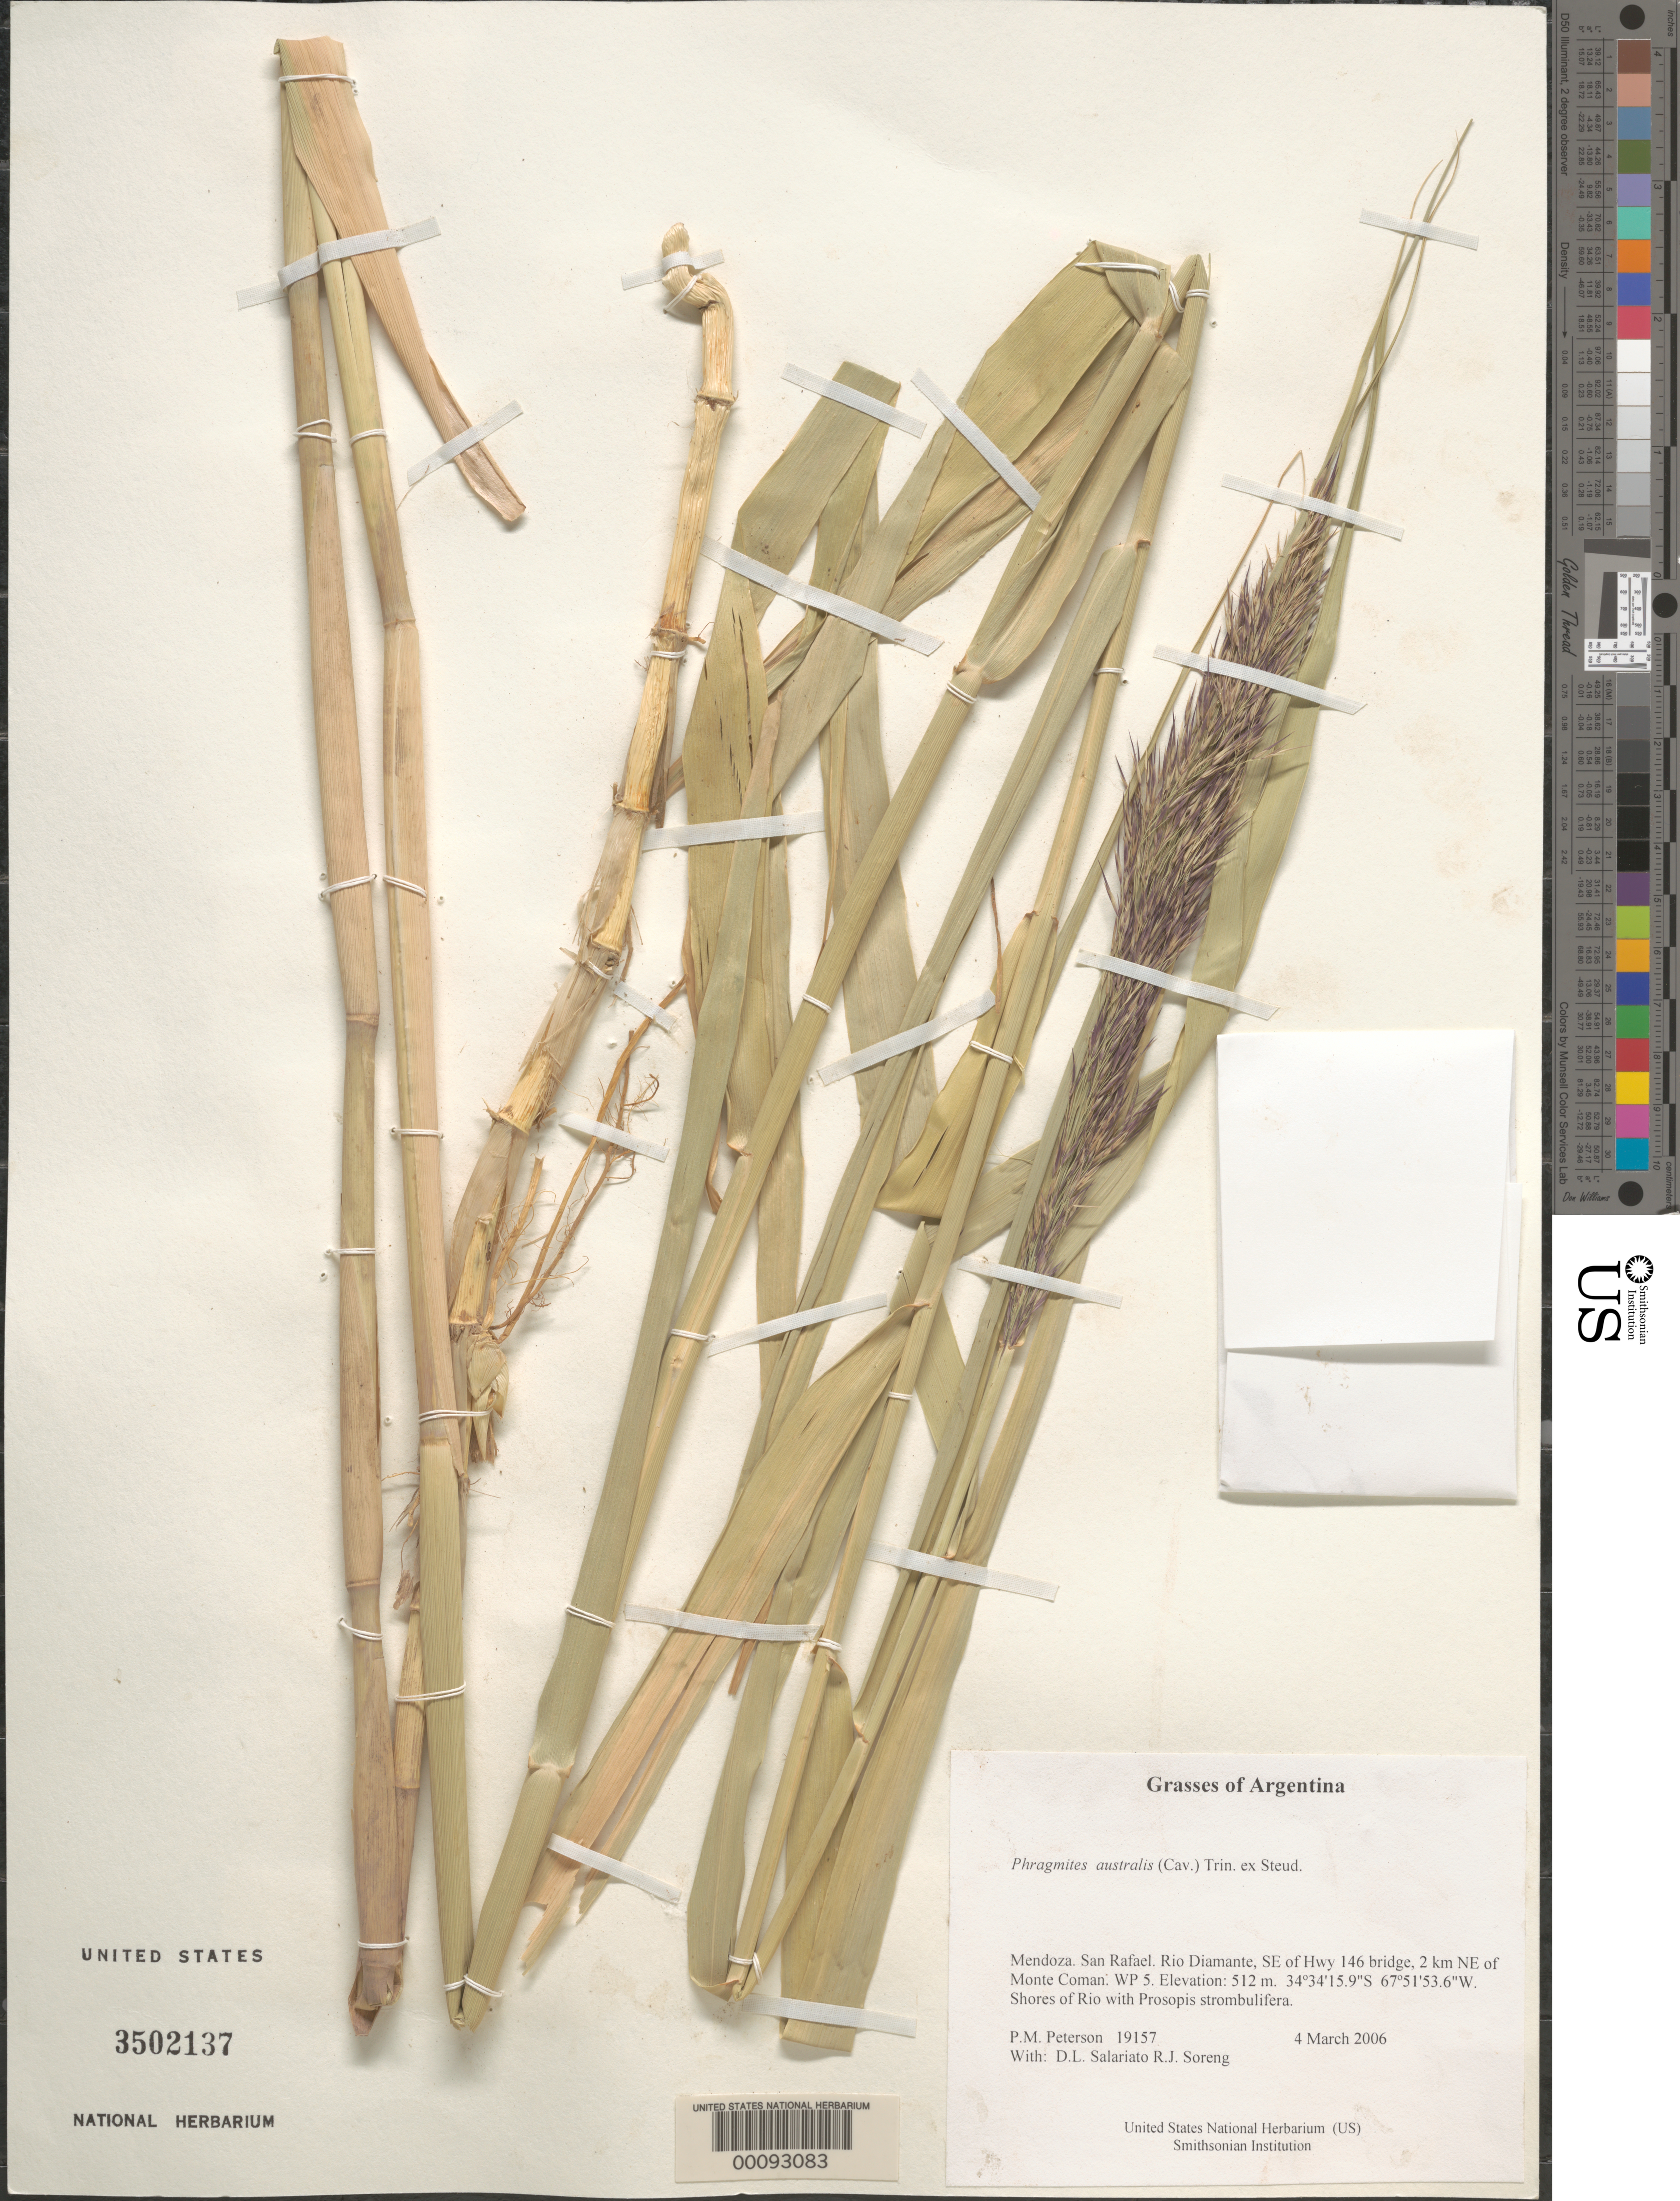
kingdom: Plantae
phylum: Tracheophyta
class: Liliopsida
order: Poales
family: Poaceae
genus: Phragmites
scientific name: Phragmites australis subsp. americanus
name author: Saltonstall & et al.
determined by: Soreng, Robert J., Research Associate (BOT), Smithsonian Institution - National Museum of Natural History (UNITED STATES)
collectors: P. M. Peterson, R. J. Soreng, D. Salariato & A. Panizza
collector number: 19157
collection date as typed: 04 Mar 2006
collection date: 2006-03-04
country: Argentina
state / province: Mendoza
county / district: San Rafael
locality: Rio Diamante, SE of Hwy 146 bridge, 2 km NE of Monte Coman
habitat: Shores of Rio with Prosopis strombulifera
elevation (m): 512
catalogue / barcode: US 3502137